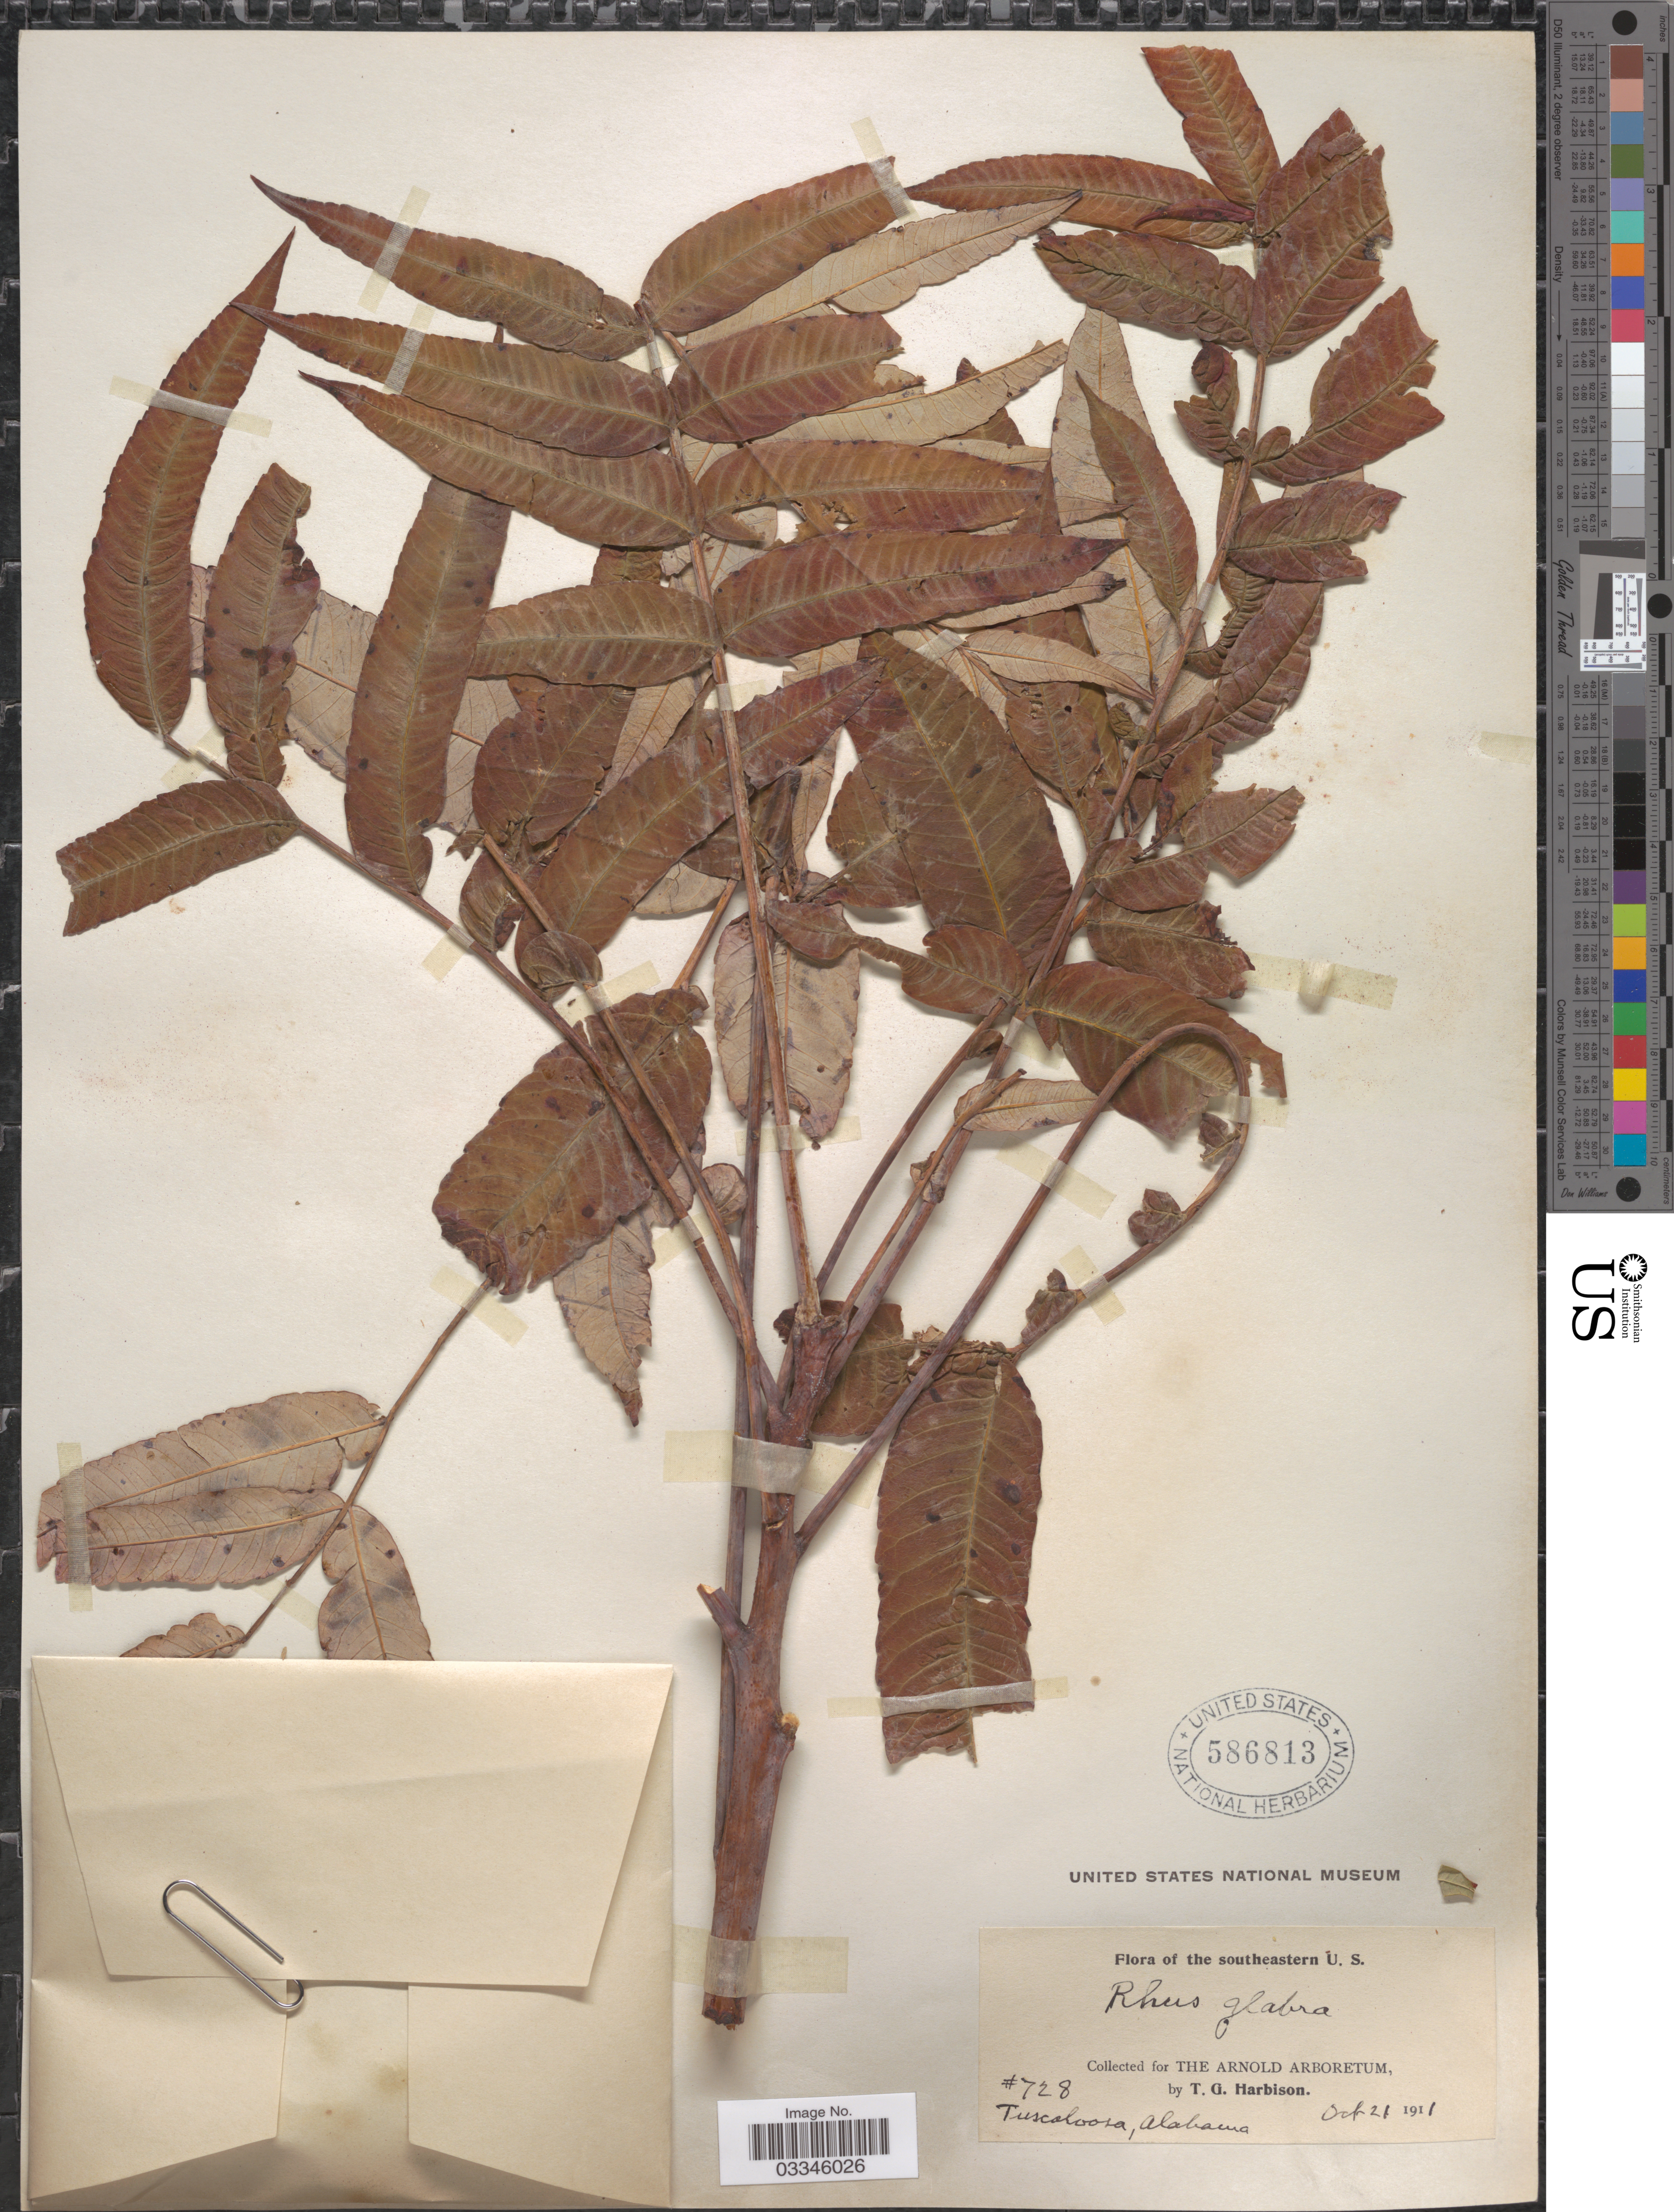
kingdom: Plantae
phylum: Tracheophyta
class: Magnoliopsida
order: Sapindales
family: Anacardiaceae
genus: Rhus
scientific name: Rhus glabra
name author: L.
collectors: T. Harbison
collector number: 728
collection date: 1911-10-21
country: United States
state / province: Alabama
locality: Tuscaloosa.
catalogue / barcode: US 586813